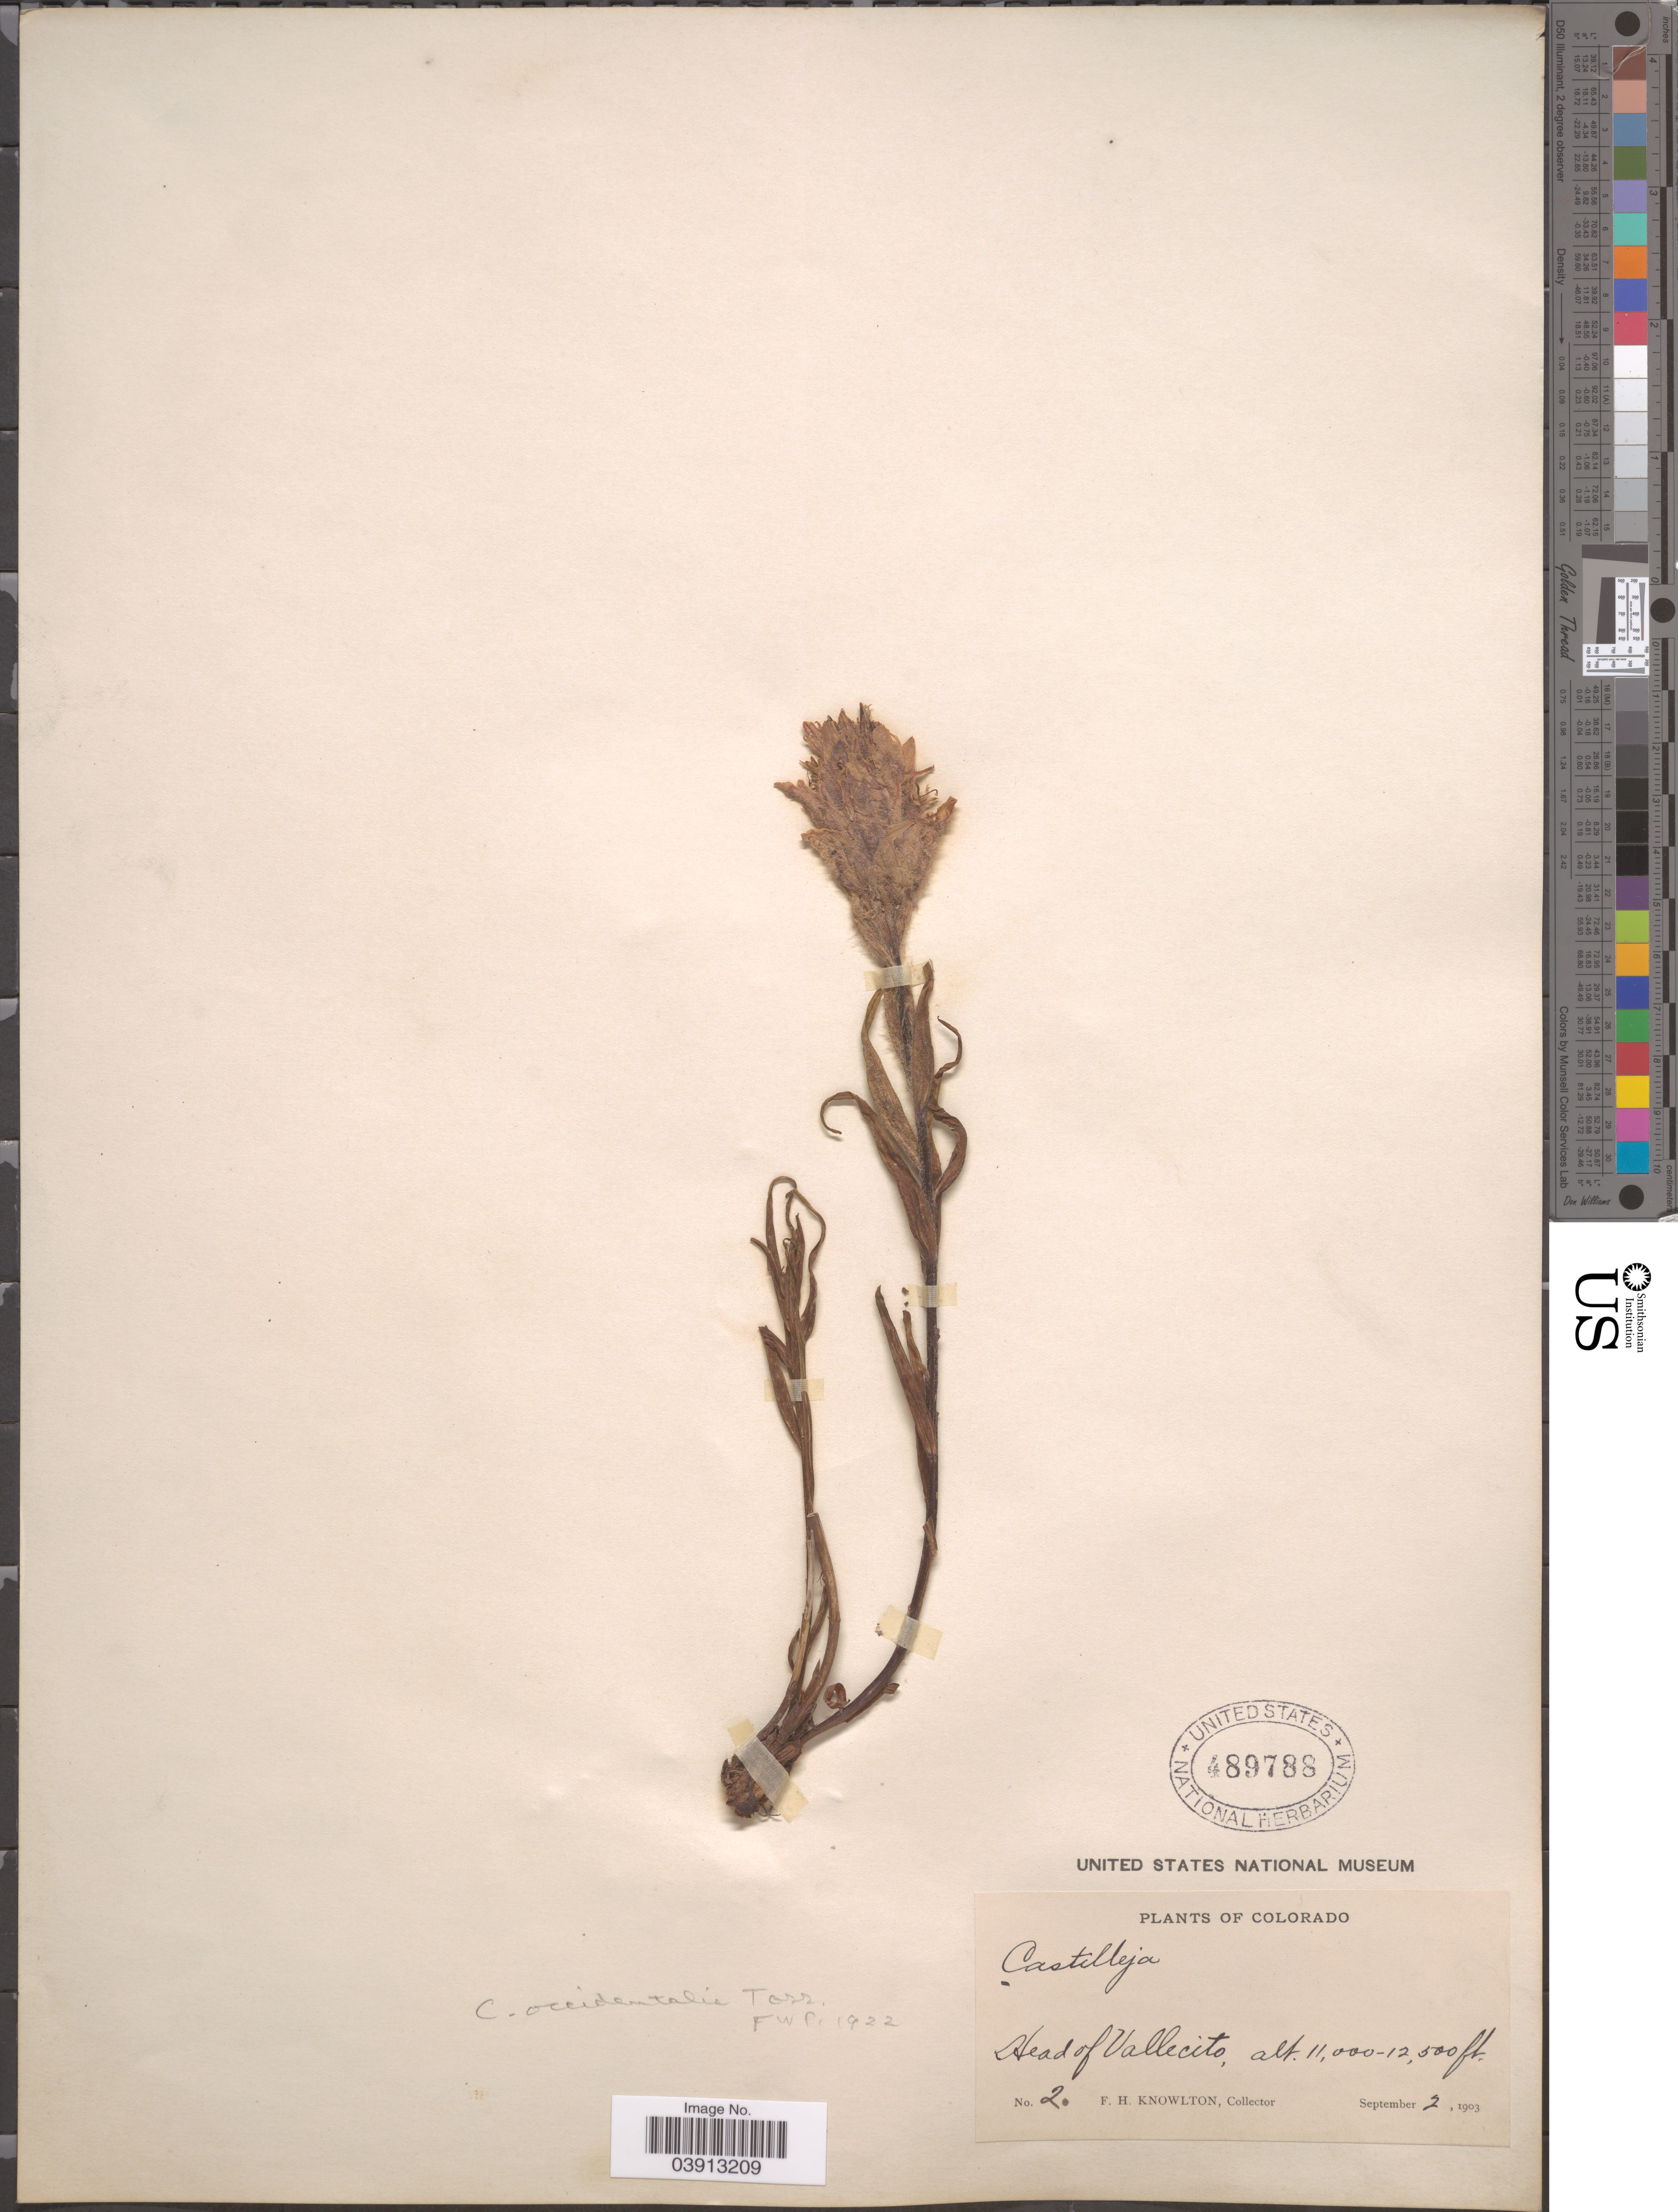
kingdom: Plantae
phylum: Tracheophyta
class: Magnoliopsida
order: Lamiales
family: Orobanchaceae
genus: Castilleja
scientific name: Castilleja occidentalis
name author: Torr.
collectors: F. H. Knowlton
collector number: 2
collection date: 1903-09-02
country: United States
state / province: Colorado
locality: Head of Vallecito.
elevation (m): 3353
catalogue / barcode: US 489788